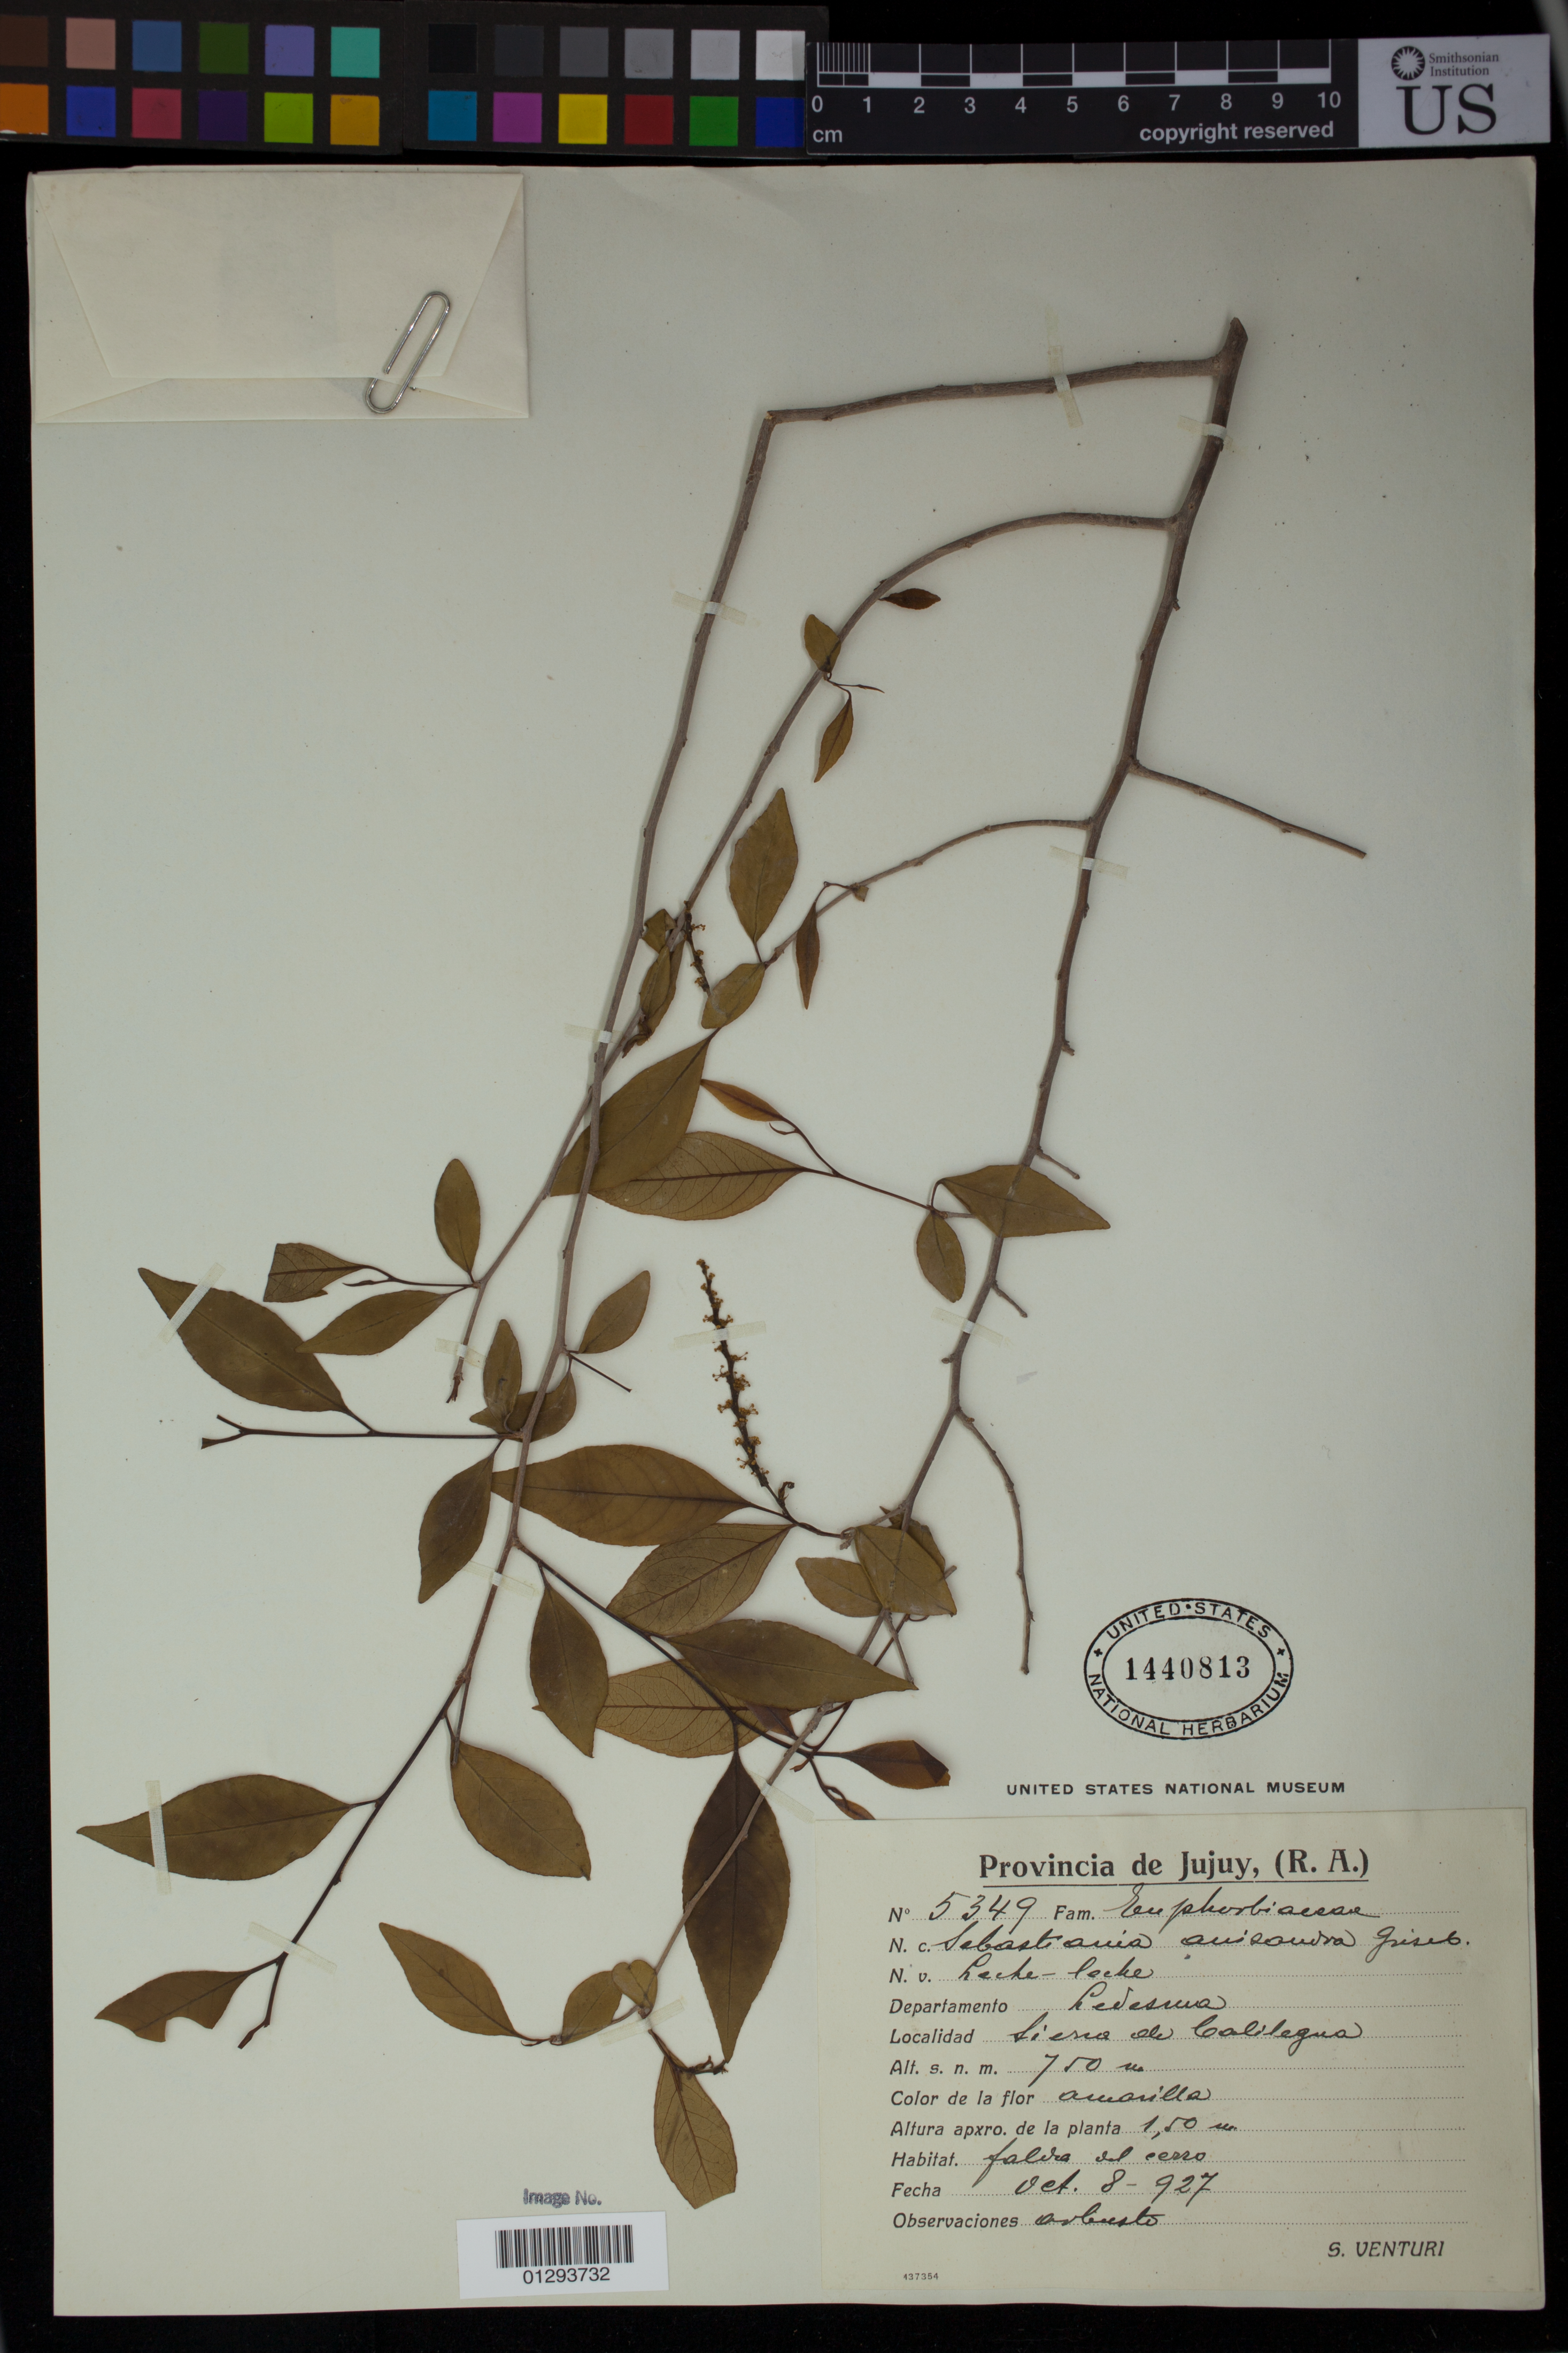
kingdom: Plantae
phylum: Tracheophyta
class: Magnoliopsida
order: Malpighiales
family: Euphorbiaceae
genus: Sebastiania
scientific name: Sebastiania anisandra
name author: (Griseb.) Lillo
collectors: S. Venturi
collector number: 5349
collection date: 1927-10-08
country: Argentina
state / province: Jujuy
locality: Departamento Ledesma Localidad Sierra de Calilegua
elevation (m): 750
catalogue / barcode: US 1440813